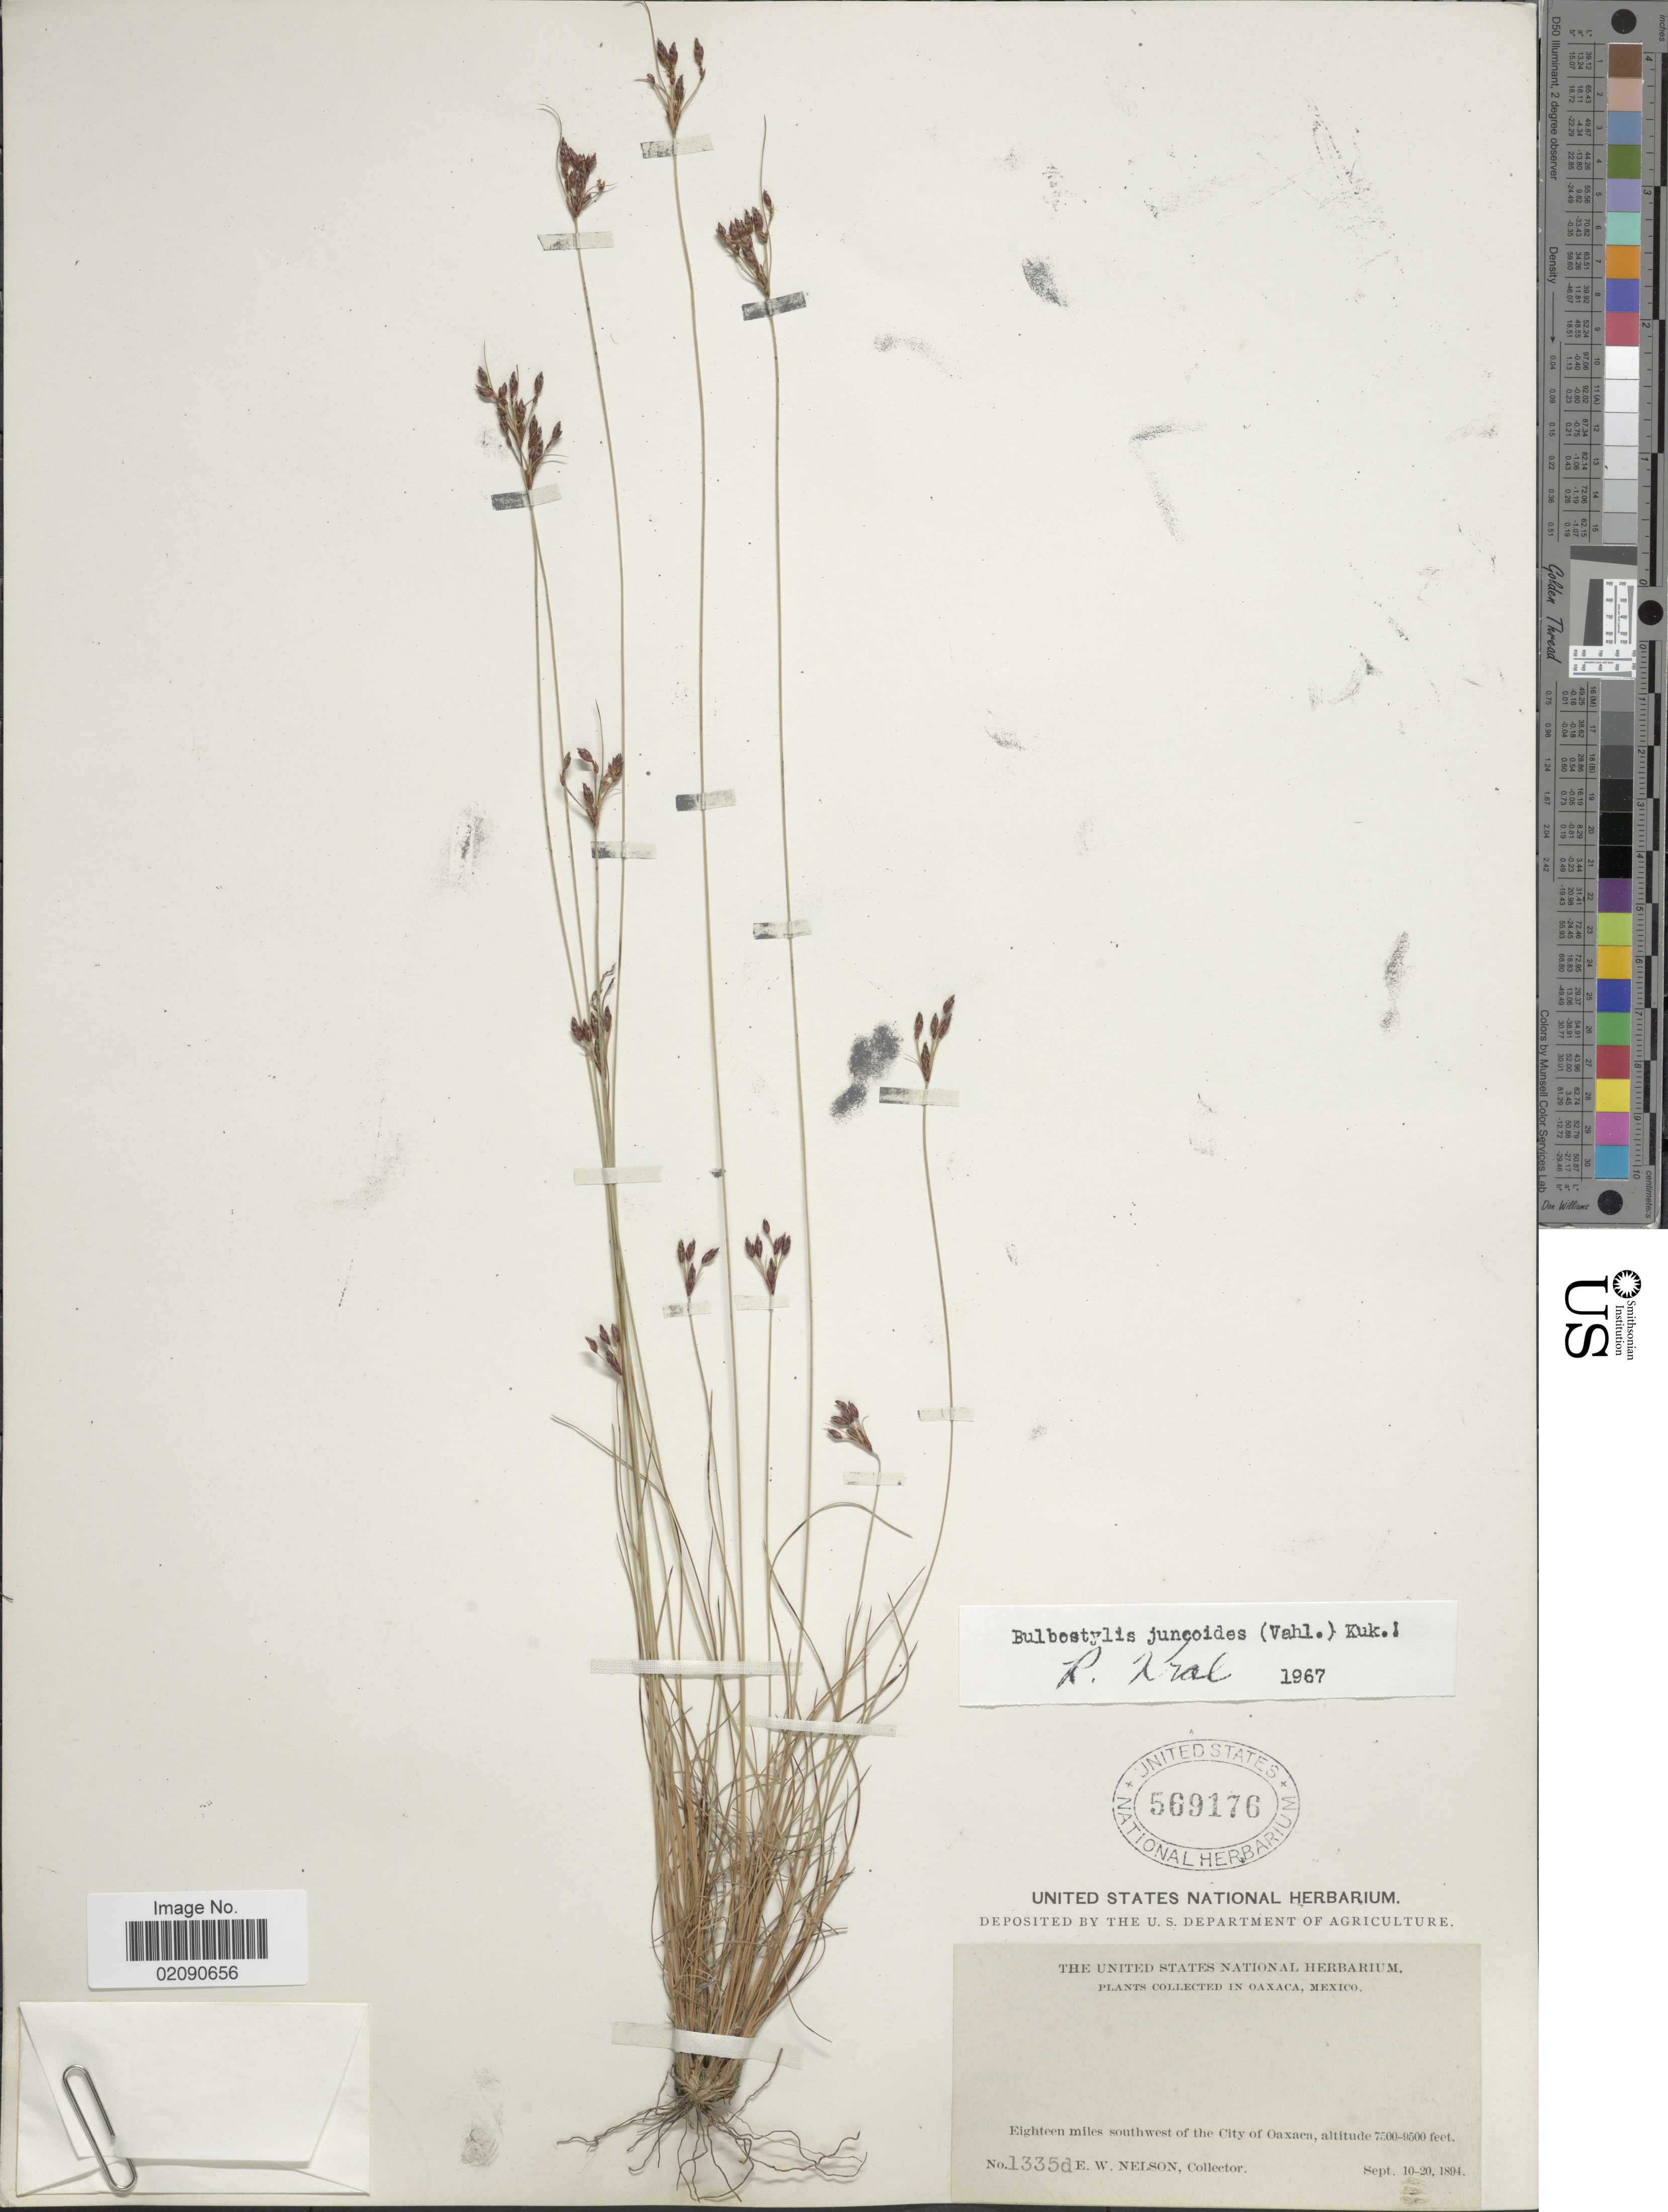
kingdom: Plantae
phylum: Tracheophyta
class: Liliopsida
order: Poales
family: Cyperaceae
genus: Bulbostylis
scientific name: Bulbostylis juncoides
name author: (Vahl) Kük. ex Herter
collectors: E. W. Nelson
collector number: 1335d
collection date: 1894-09-10/1894-09-20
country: Mexico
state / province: Oaxaca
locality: Eighteen miles southwest of the City of Oaxaca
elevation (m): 2286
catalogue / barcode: US 569176